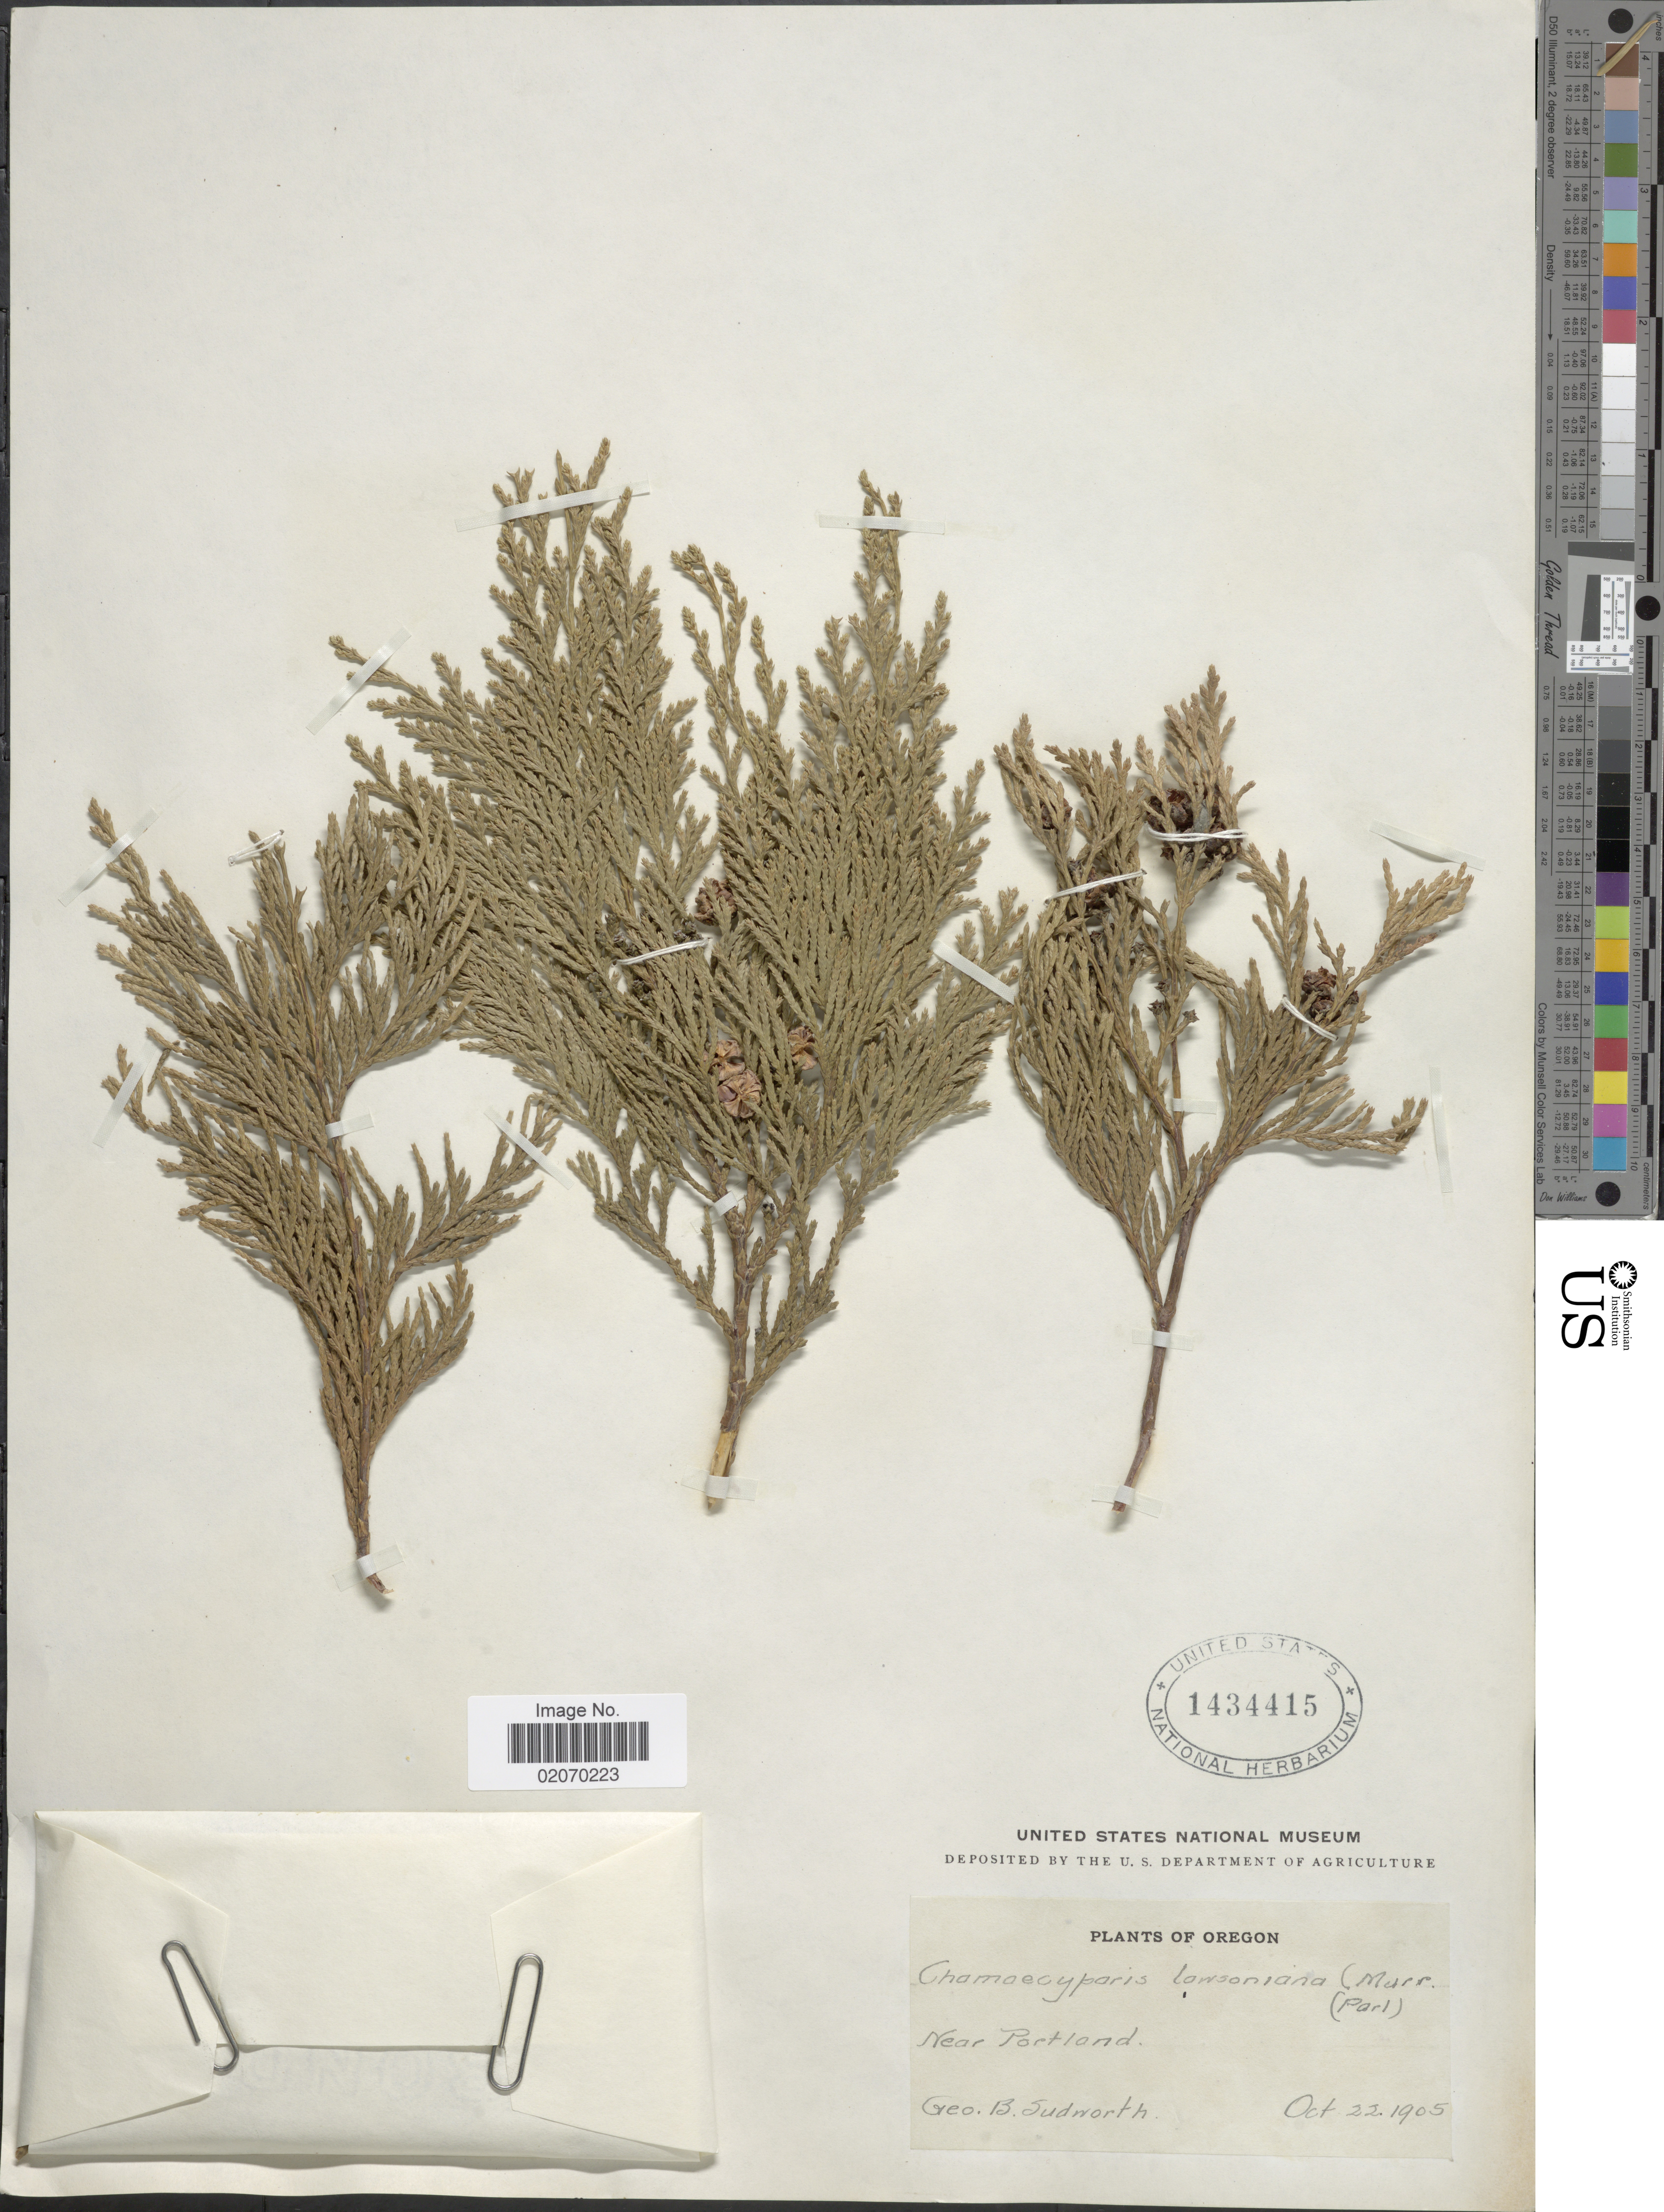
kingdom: Plantae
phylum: Tracheophyta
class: Pinopsida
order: Pinales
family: Cupressaceae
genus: Chamaecyparis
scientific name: Chamaecyparis lawsoniana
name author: (A. Murray bis) Parl.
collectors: G. B. Sudworth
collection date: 1905-10-22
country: United States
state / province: Oregon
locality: Near Portland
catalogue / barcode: US 1434415